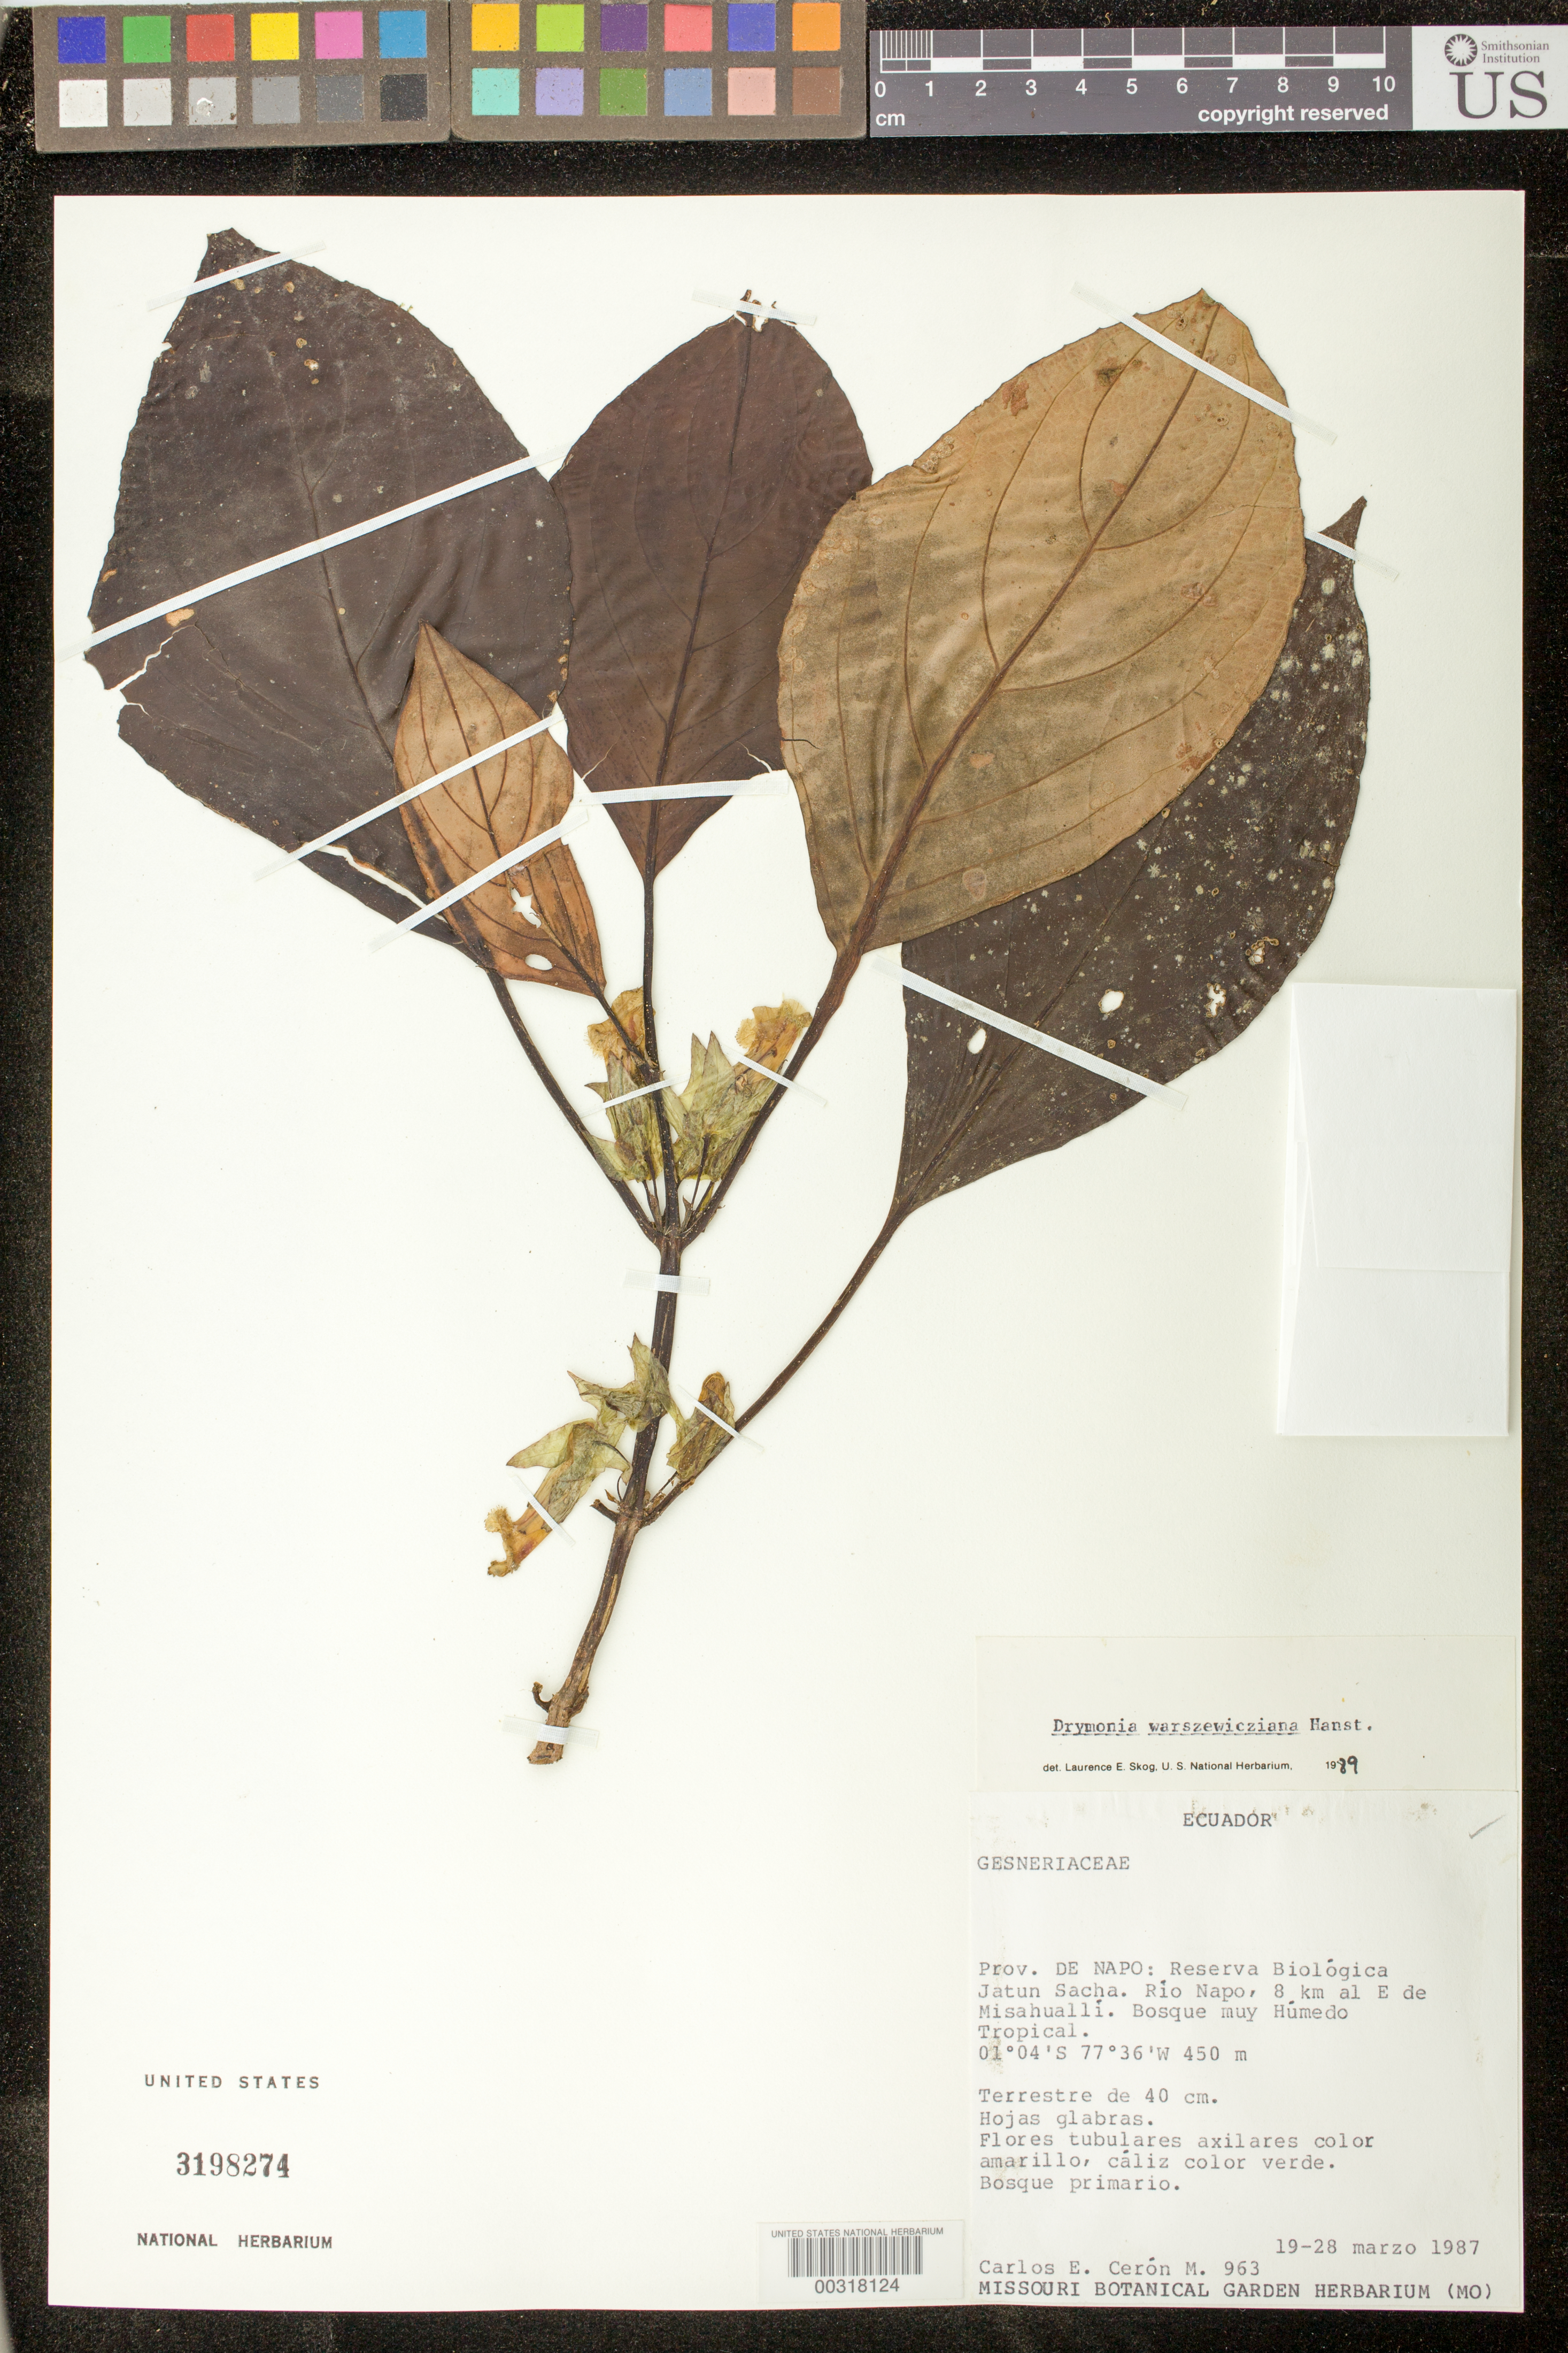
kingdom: Plantae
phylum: Tracheophyta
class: Magnoliopsida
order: Lamiales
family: Gesneriaceae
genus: Drymonia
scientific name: Drymonia warszewicziana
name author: Hanst.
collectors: C. E. Cerón M.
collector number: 963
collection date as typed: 19-28 Mar 1987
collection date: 1987-03-19/1987-03-28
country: Ecuador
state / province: Napo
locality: Reserva Biologica Jatun Sacha, Rio Napo, 8 km E of Misahualli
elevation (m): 450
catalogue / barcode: US 3198274